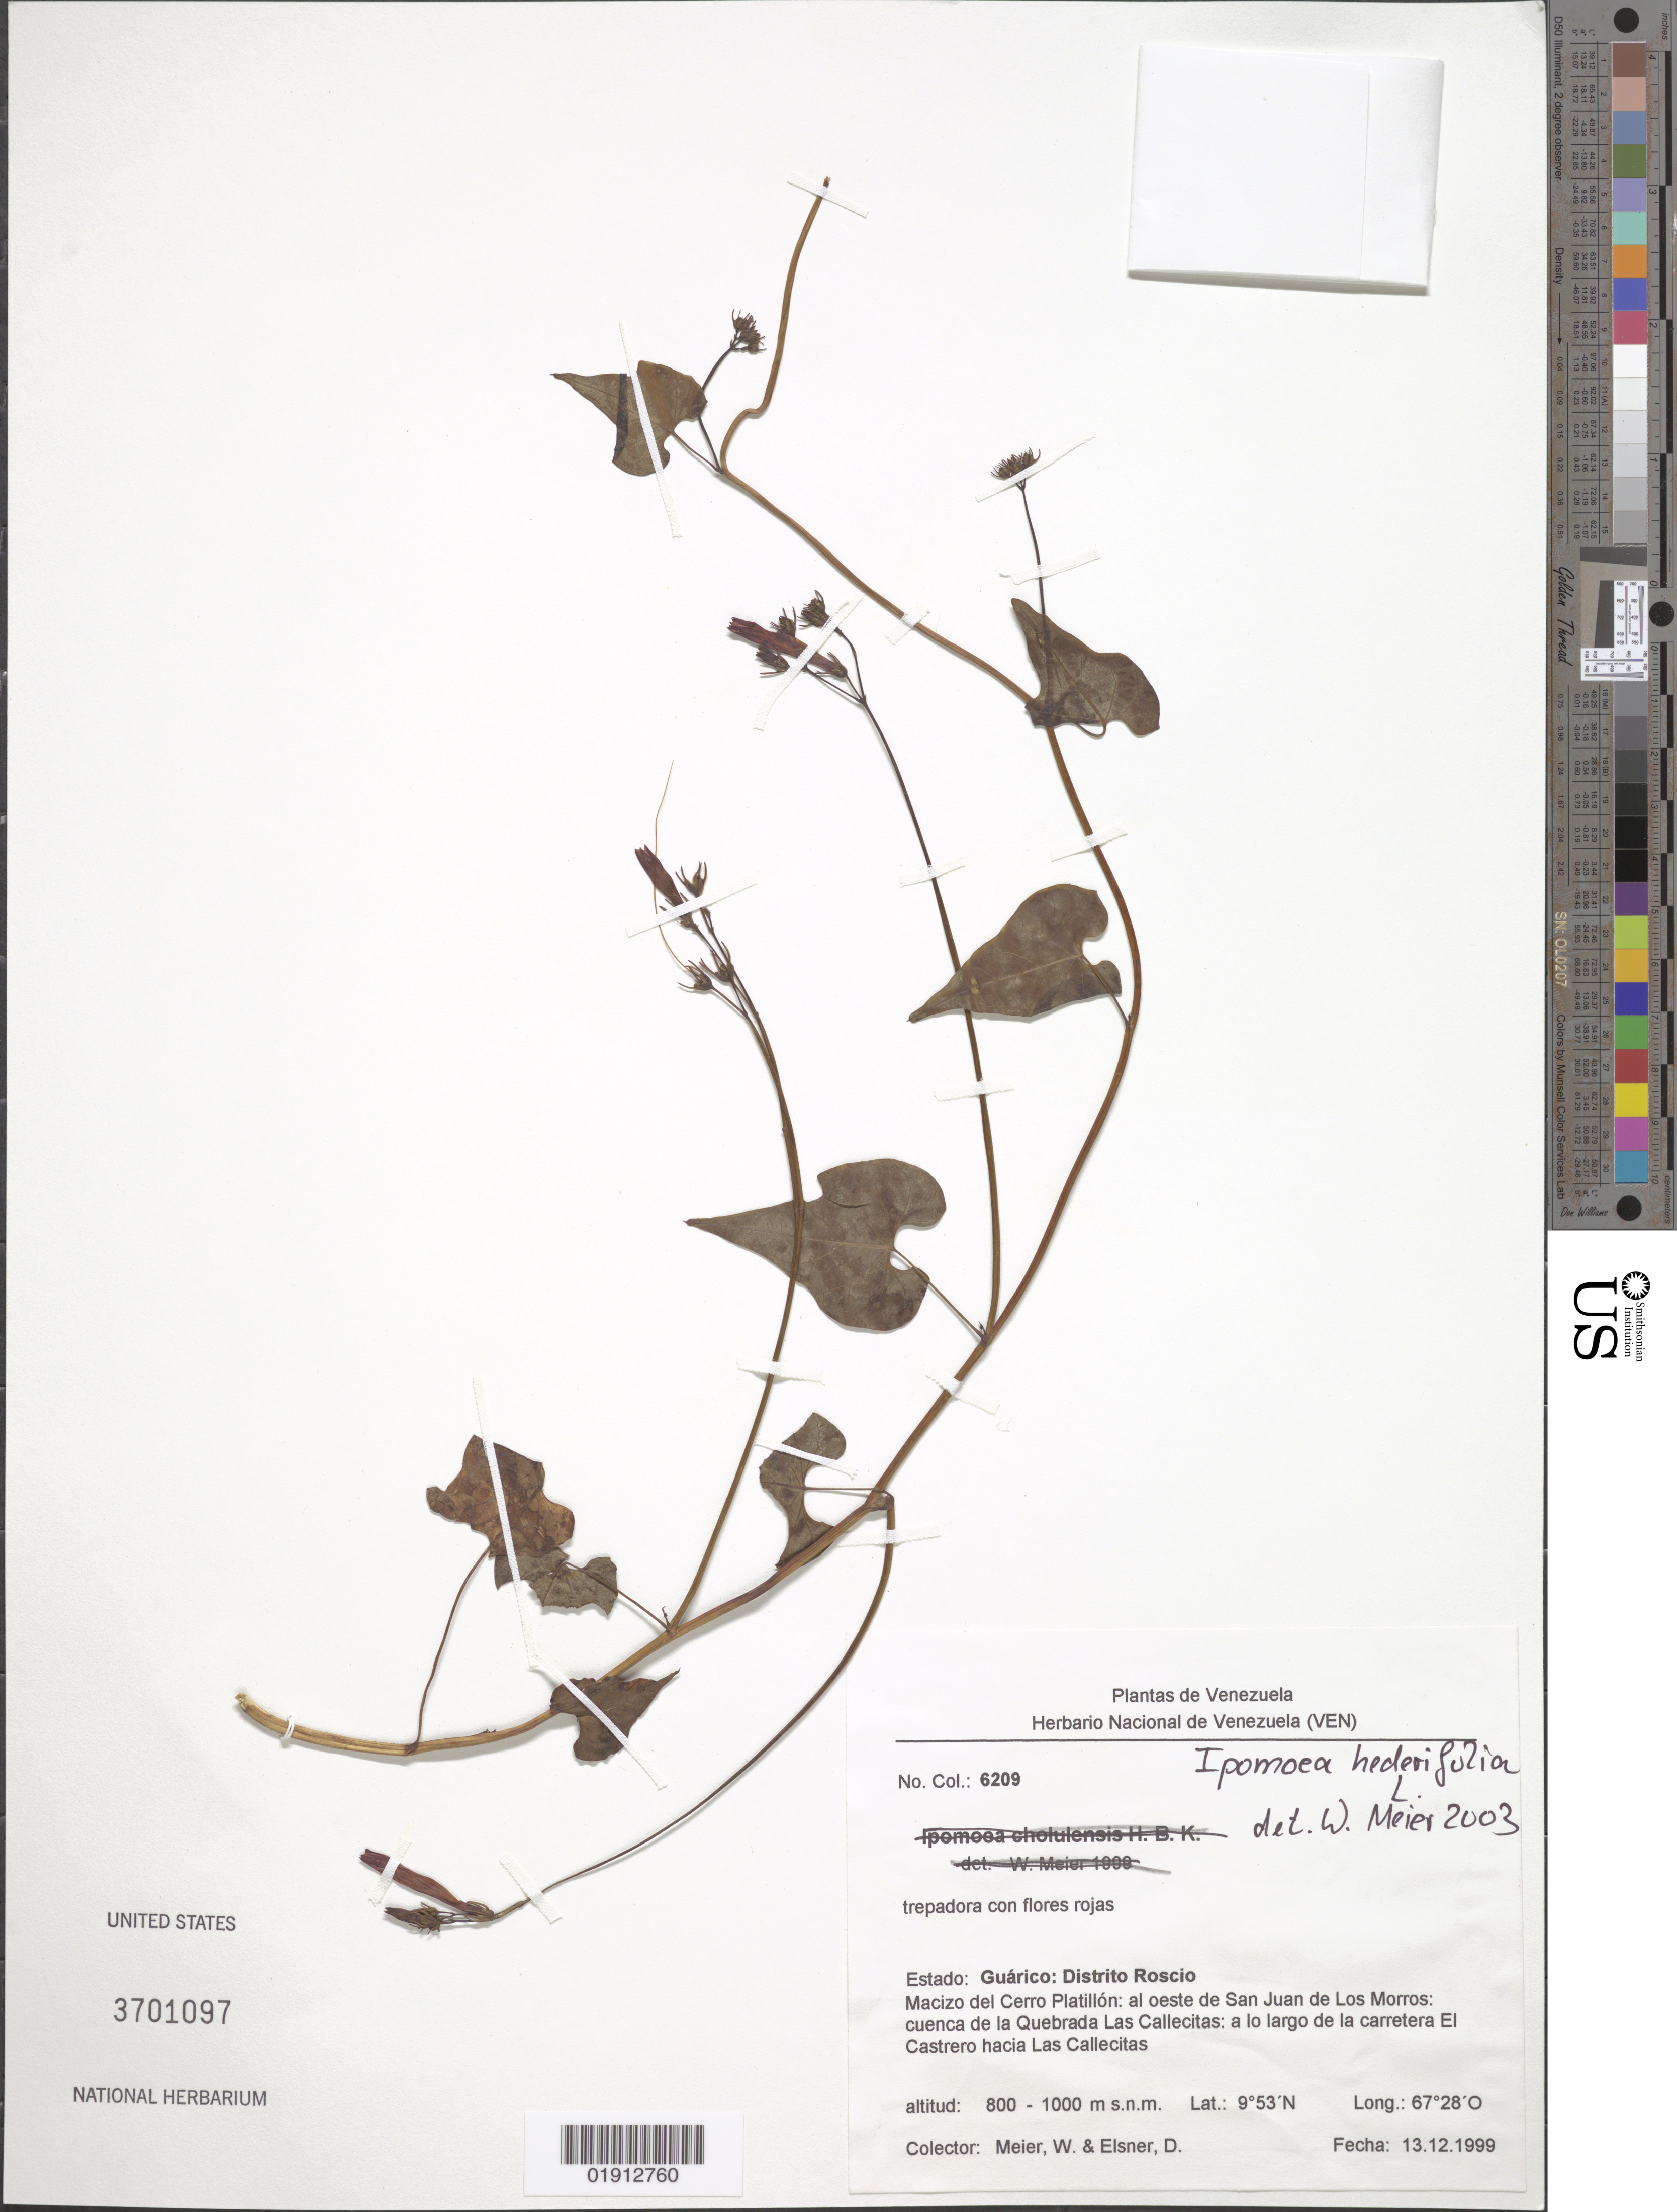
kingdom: Plantae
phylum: Tracheophyta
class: Magnoliopsida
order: Solanales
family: Convolvulaceae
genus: Ipomoea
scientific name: Ipomoea hederifolia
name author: L.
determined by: Meier, Winfried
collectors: W. Meier & D. Elsner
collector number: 6209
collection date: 1999-12-13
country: Venezuela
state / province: Guárico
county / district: Juan Germán Roscio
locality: Distrito Roscio, Macizo del Cerro Platillon, al oeste de San Juan de Los Morros, cuenca de la Quebrada Las Callecitas, a lo largo de la carretera El Castrero hacia Las Callecitas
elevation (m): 800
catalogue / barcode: US 3701097